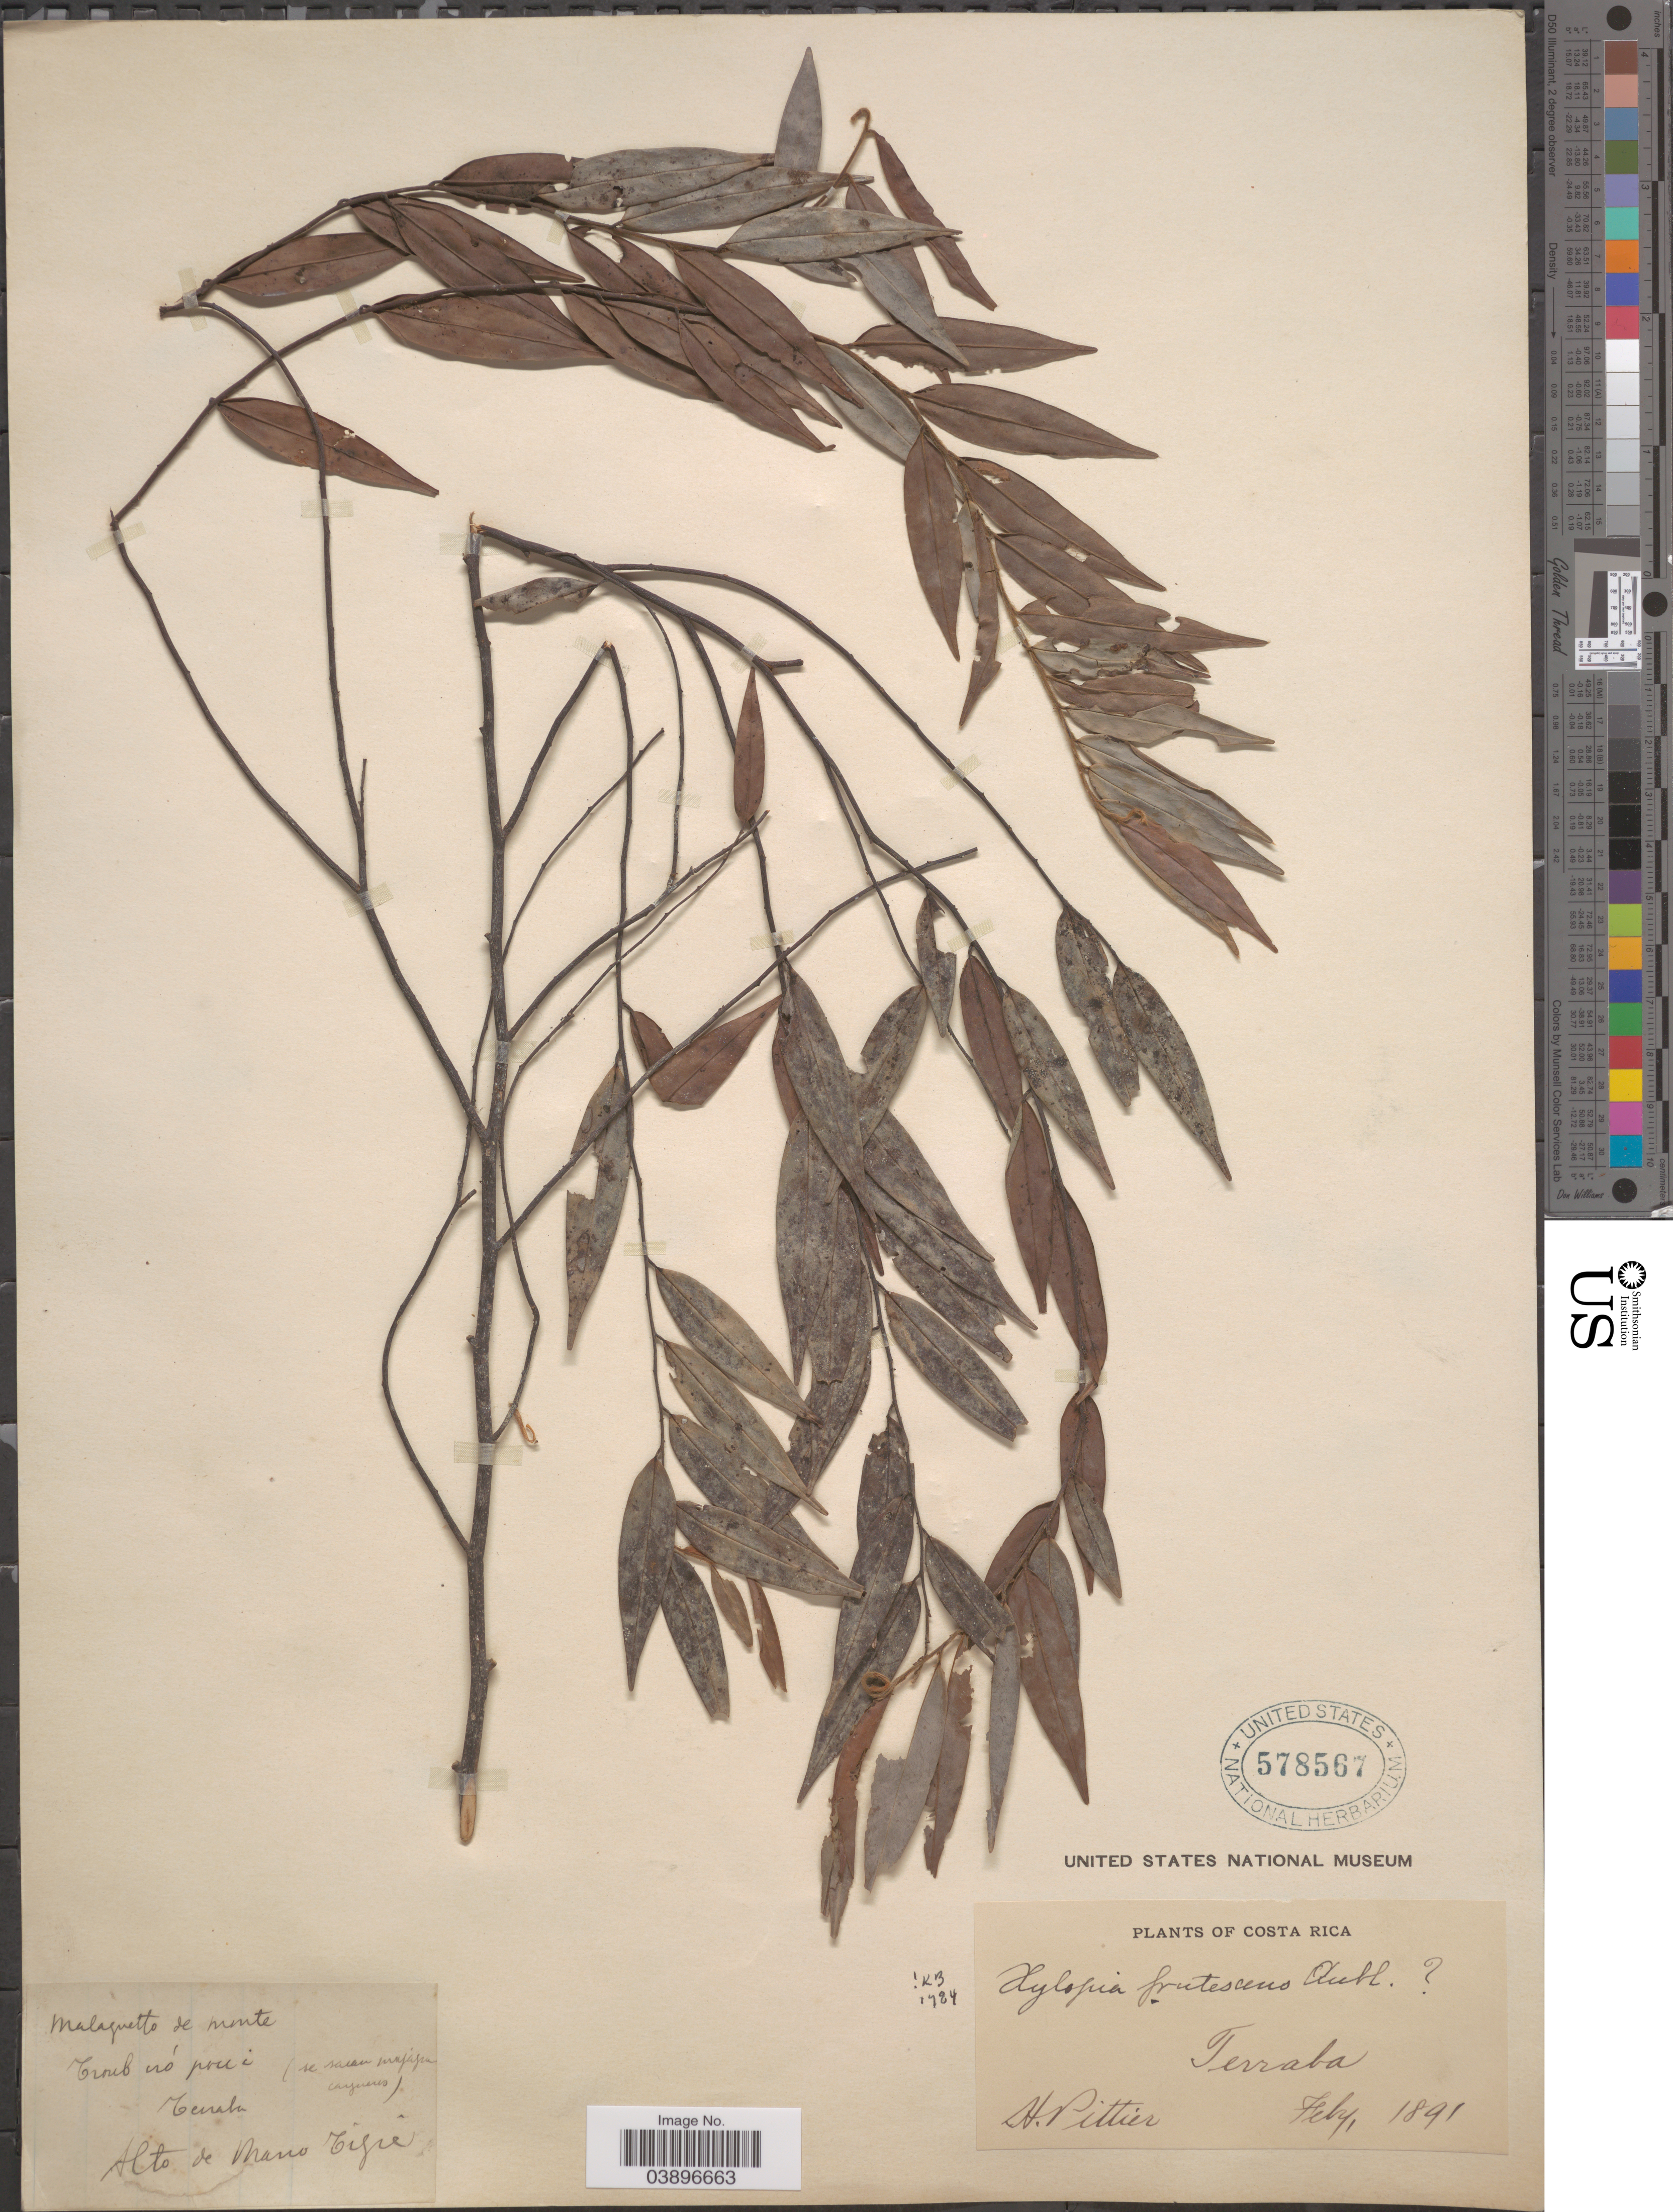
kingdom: Plantae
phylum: Tracheophyta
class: Magnoliopsida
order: Magnoliales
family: Annonaceae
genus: Xylopia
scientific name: Xylopia frutescens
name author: Aubl.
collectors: H. F. Pittier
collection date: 1891-02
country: Costa Rica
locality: Terraba.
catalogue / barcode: US 578567